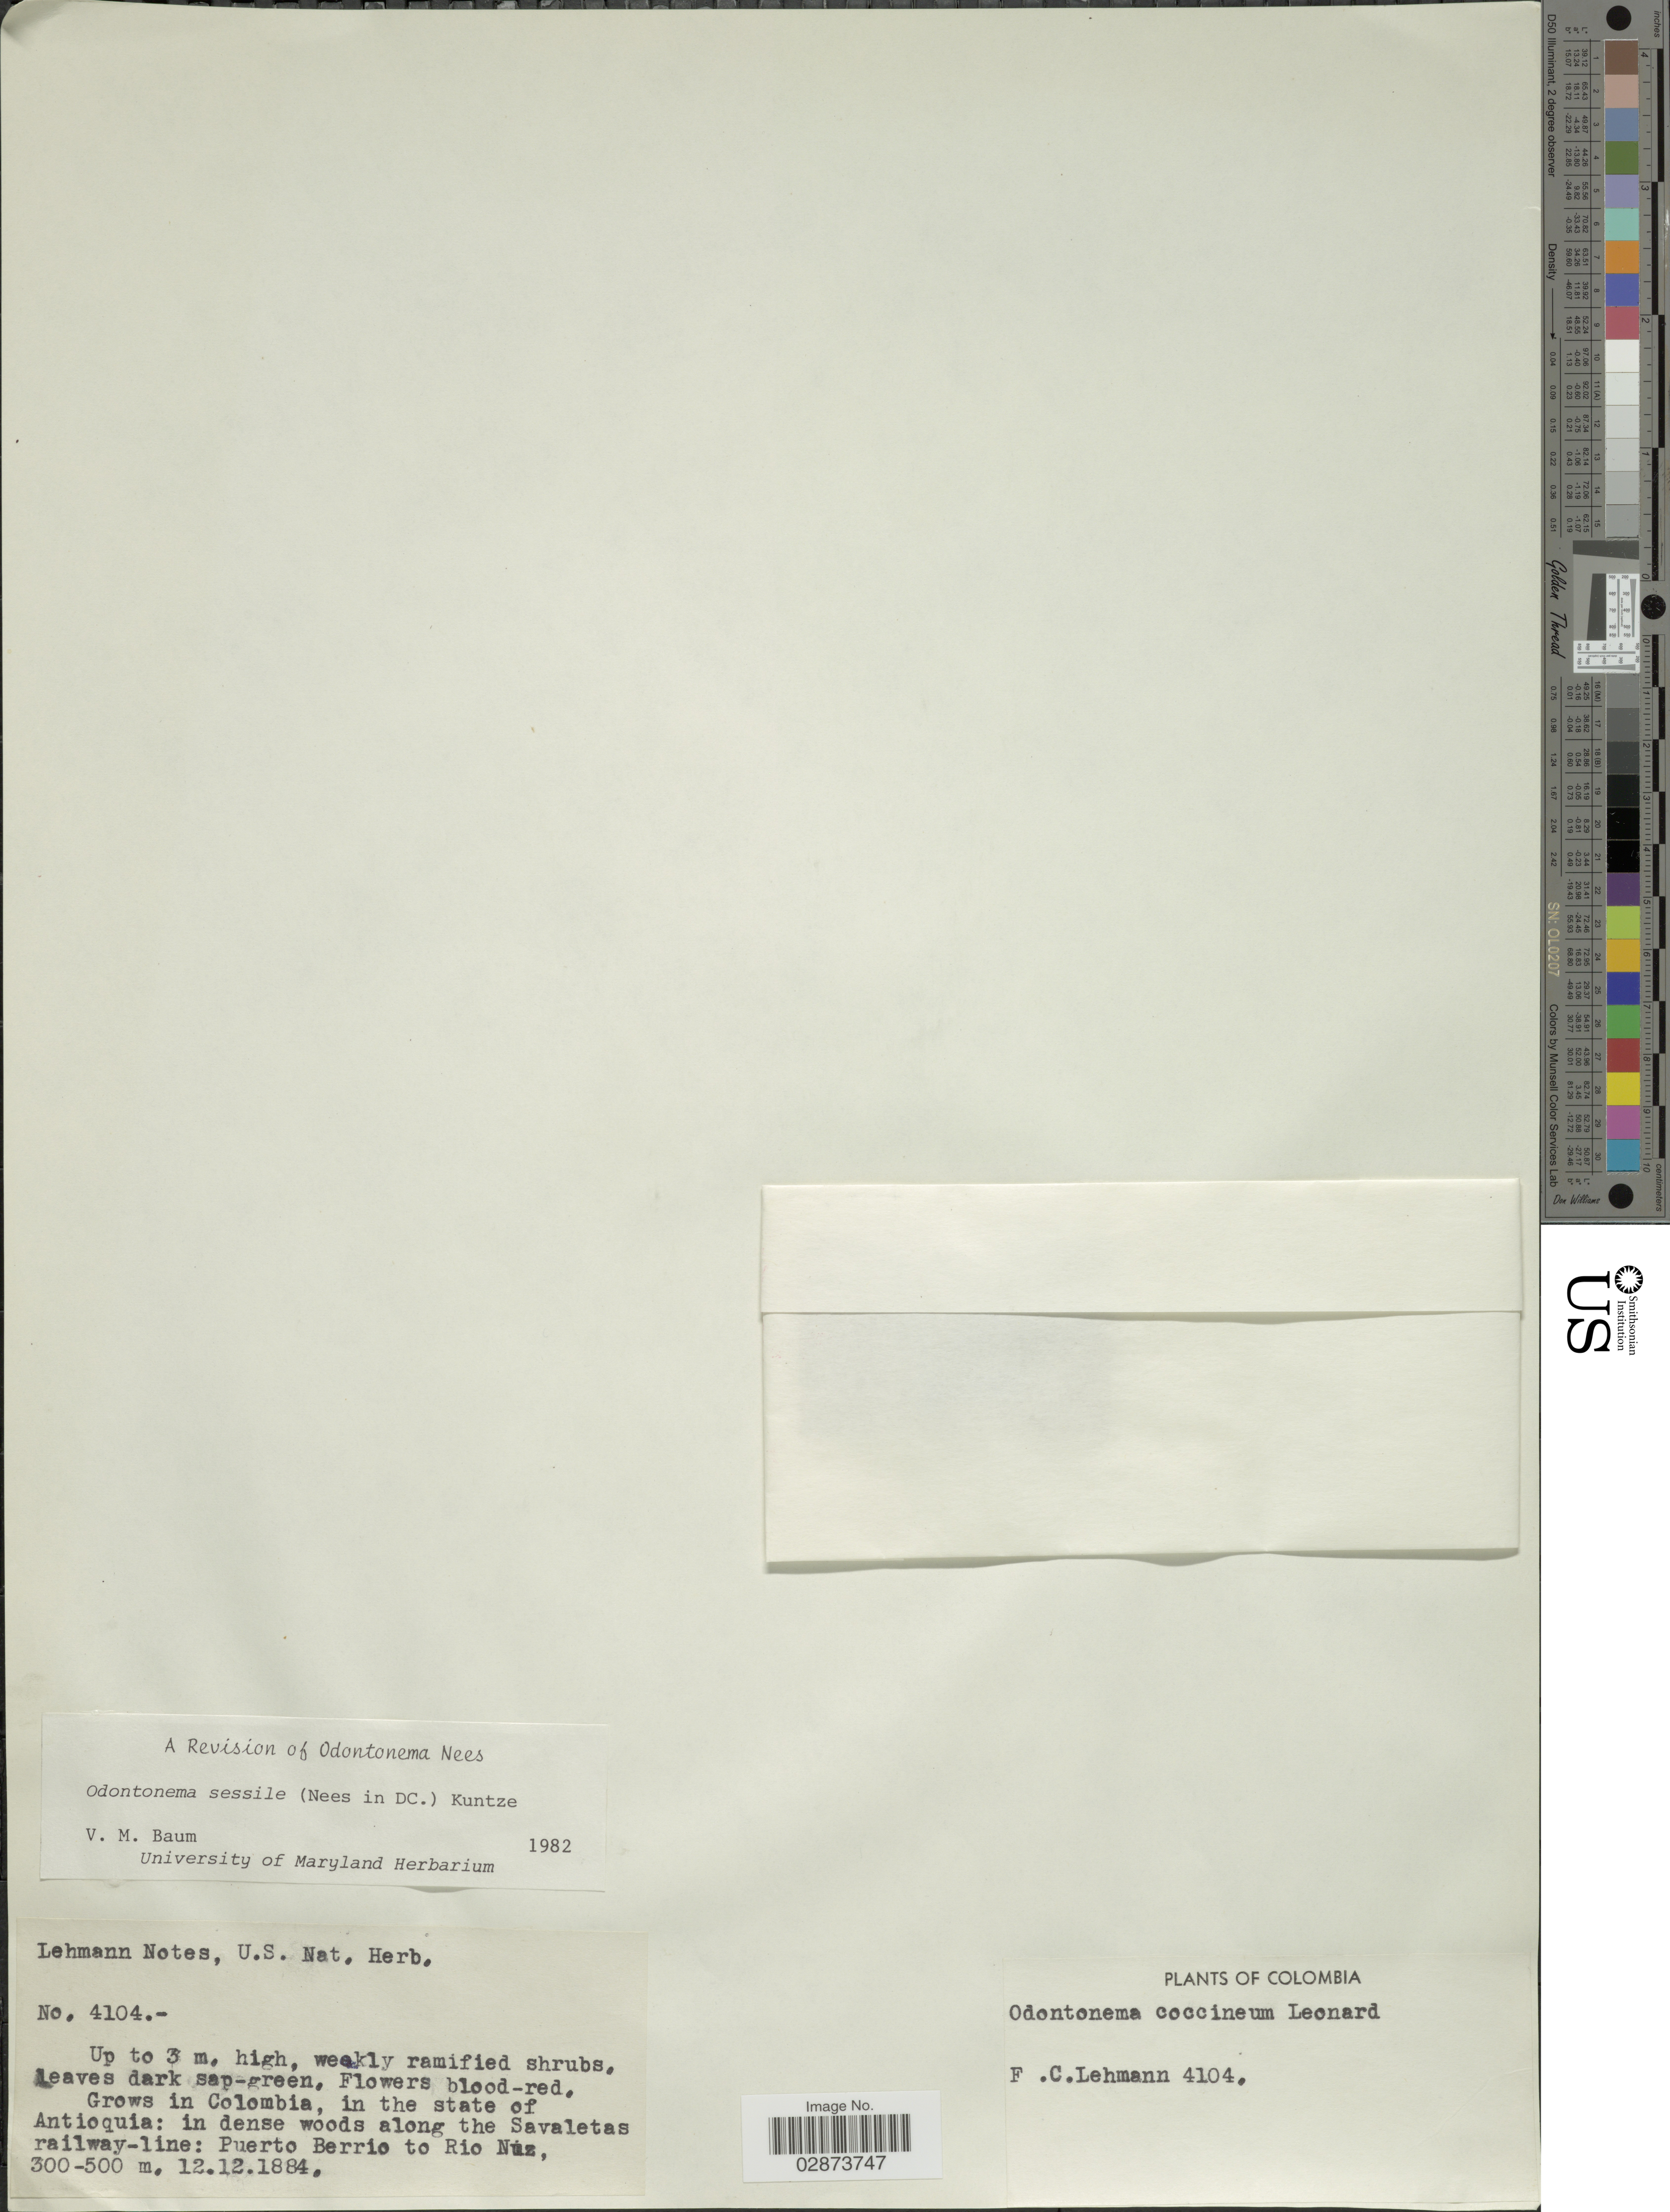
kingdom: Plantae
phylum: Tracheophyta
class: Magnoliopsida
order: Lamiales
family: Acanthaceae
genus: Odontonema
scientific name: Odontonema sessile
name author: (Nees) Kuntze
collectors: F. C. Lehmann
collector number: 4104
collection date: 1884-12-12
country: Colombia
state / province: Antioquia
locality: In the state of Antioquia: in dense woods along the Savaletas railway-line: Puerto Berrio to Rio Nuz.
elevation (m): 300